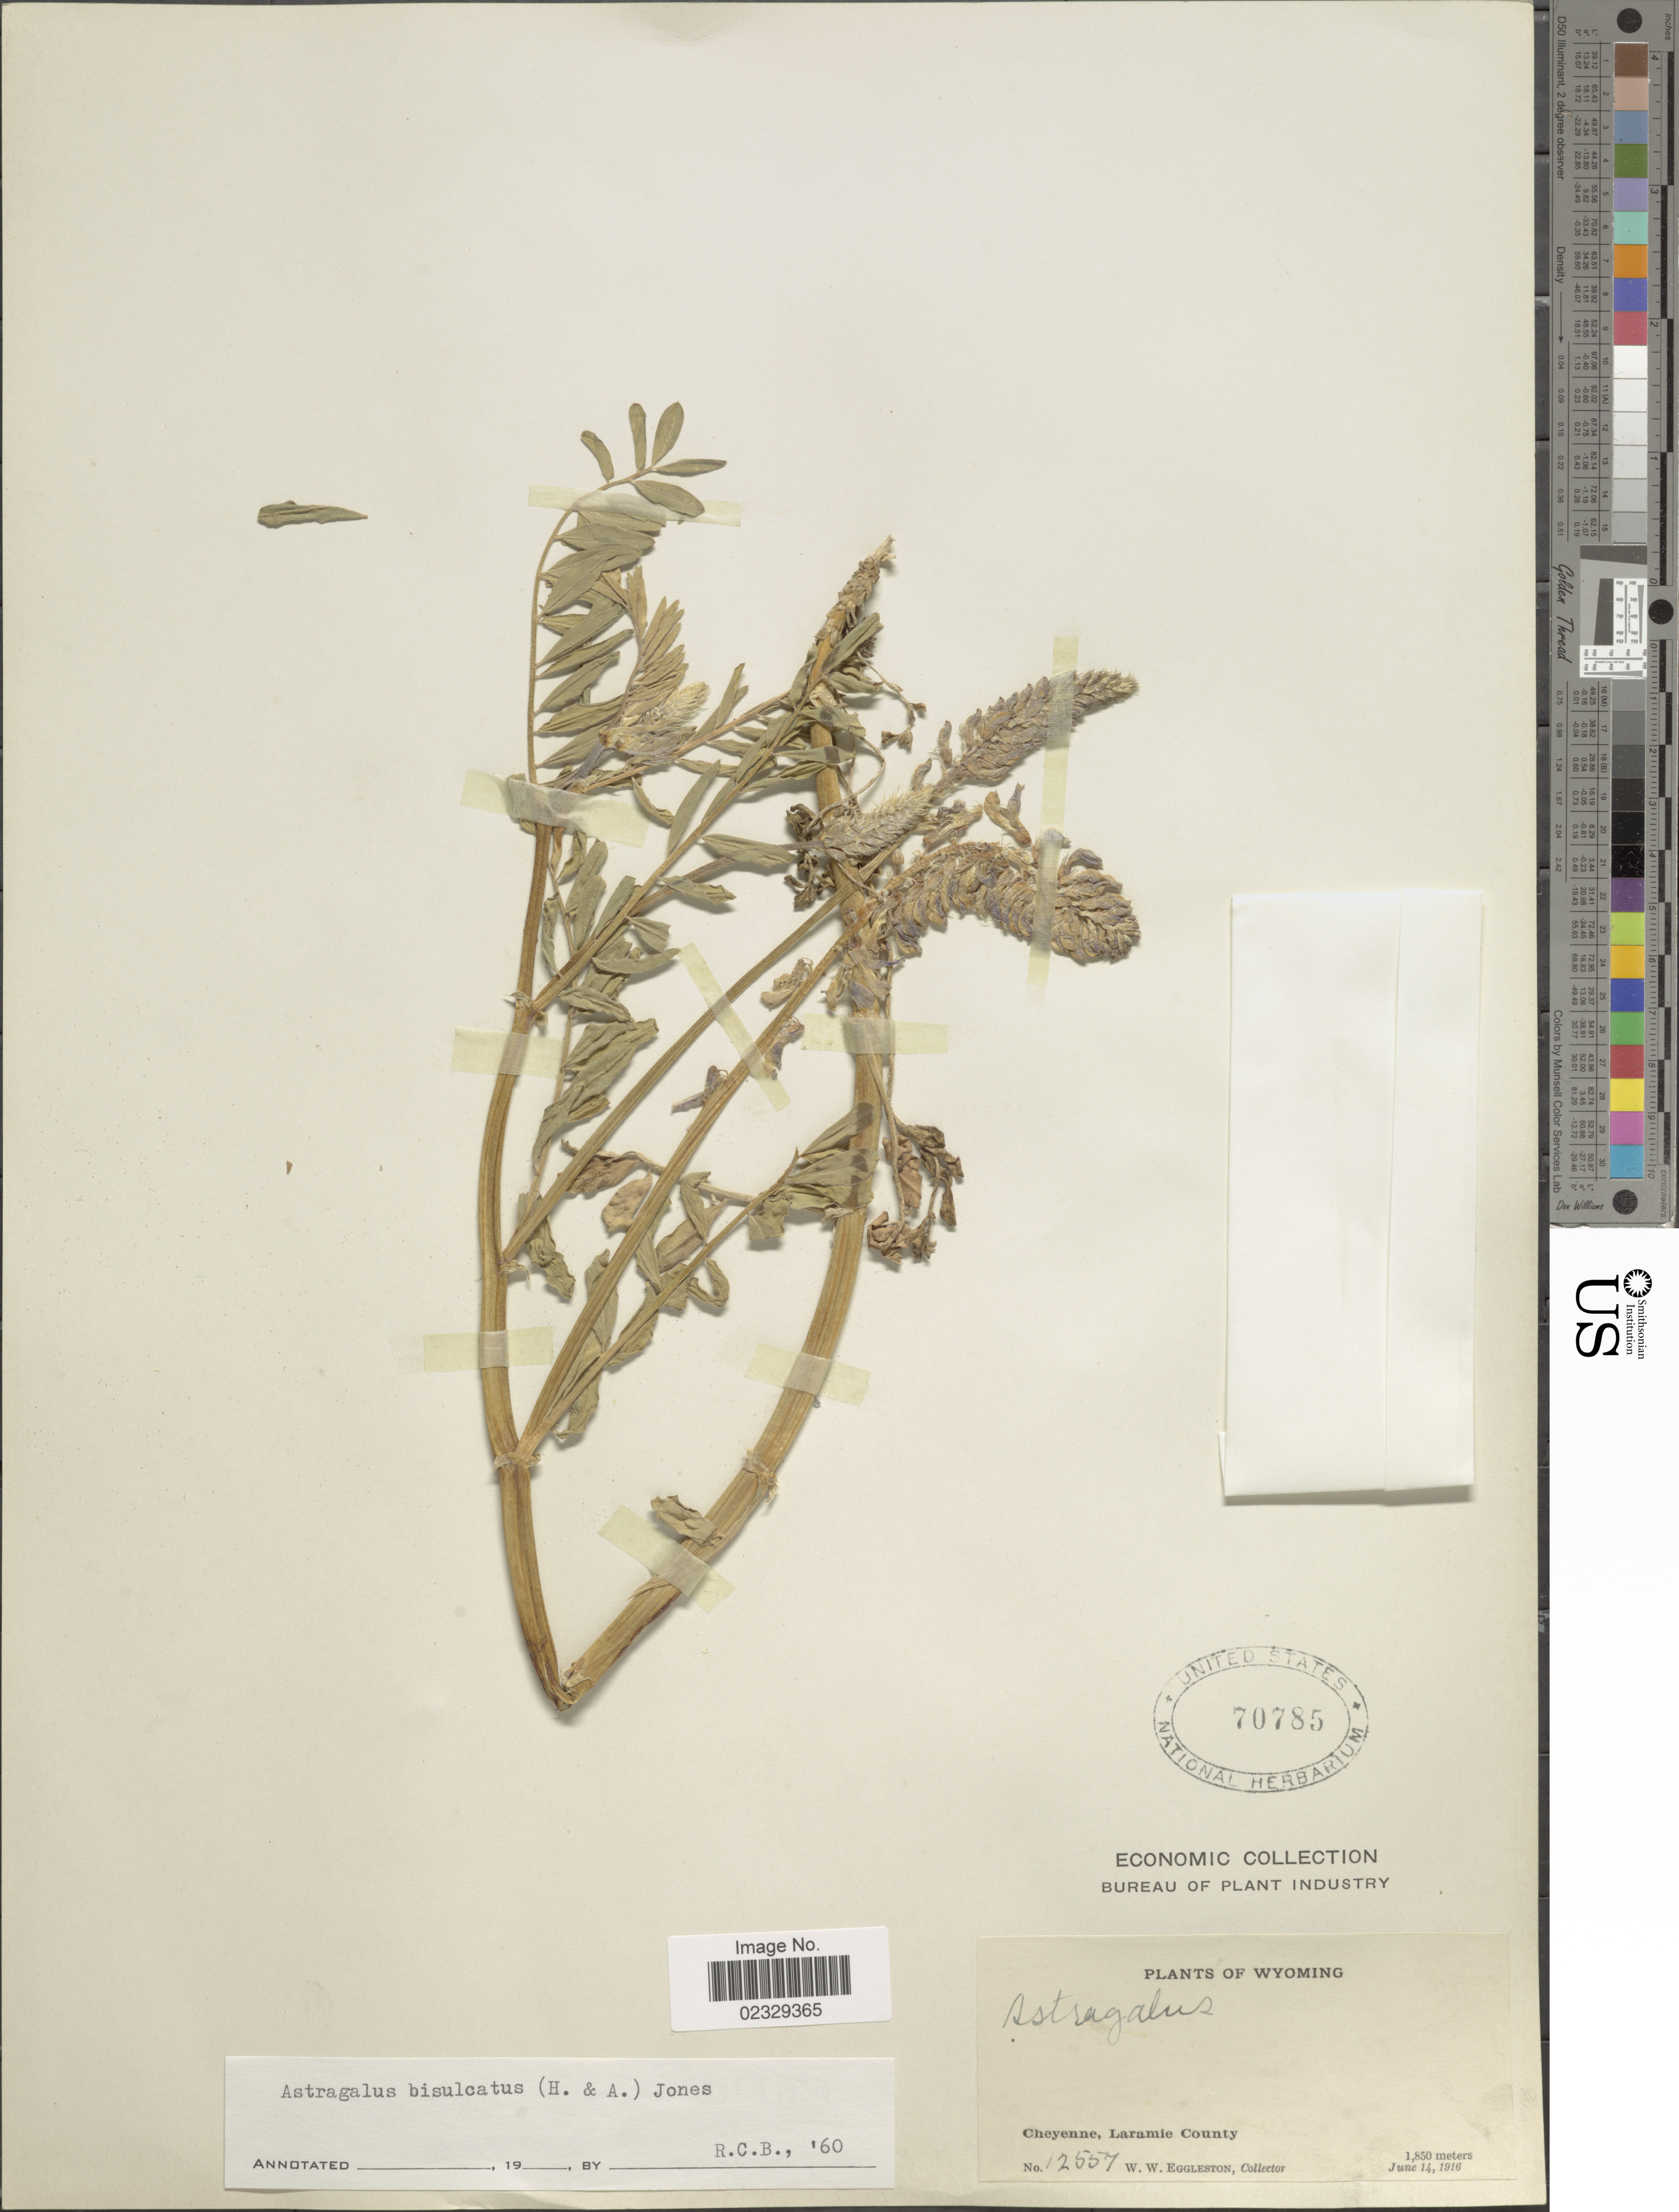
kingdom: Plantae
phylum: Tracheophyta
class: Magnoliopsida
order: Fabales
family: Fabaceae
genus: Astragalus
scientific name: Astragalus bisulcatus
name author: (Hook.) A. Gray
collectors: W. W. Eggleston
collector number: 12557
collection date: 1916-06-14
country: United States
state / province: Wyoming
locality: Cheyenne, Laramie County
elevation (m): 1850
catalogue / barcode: US 70785